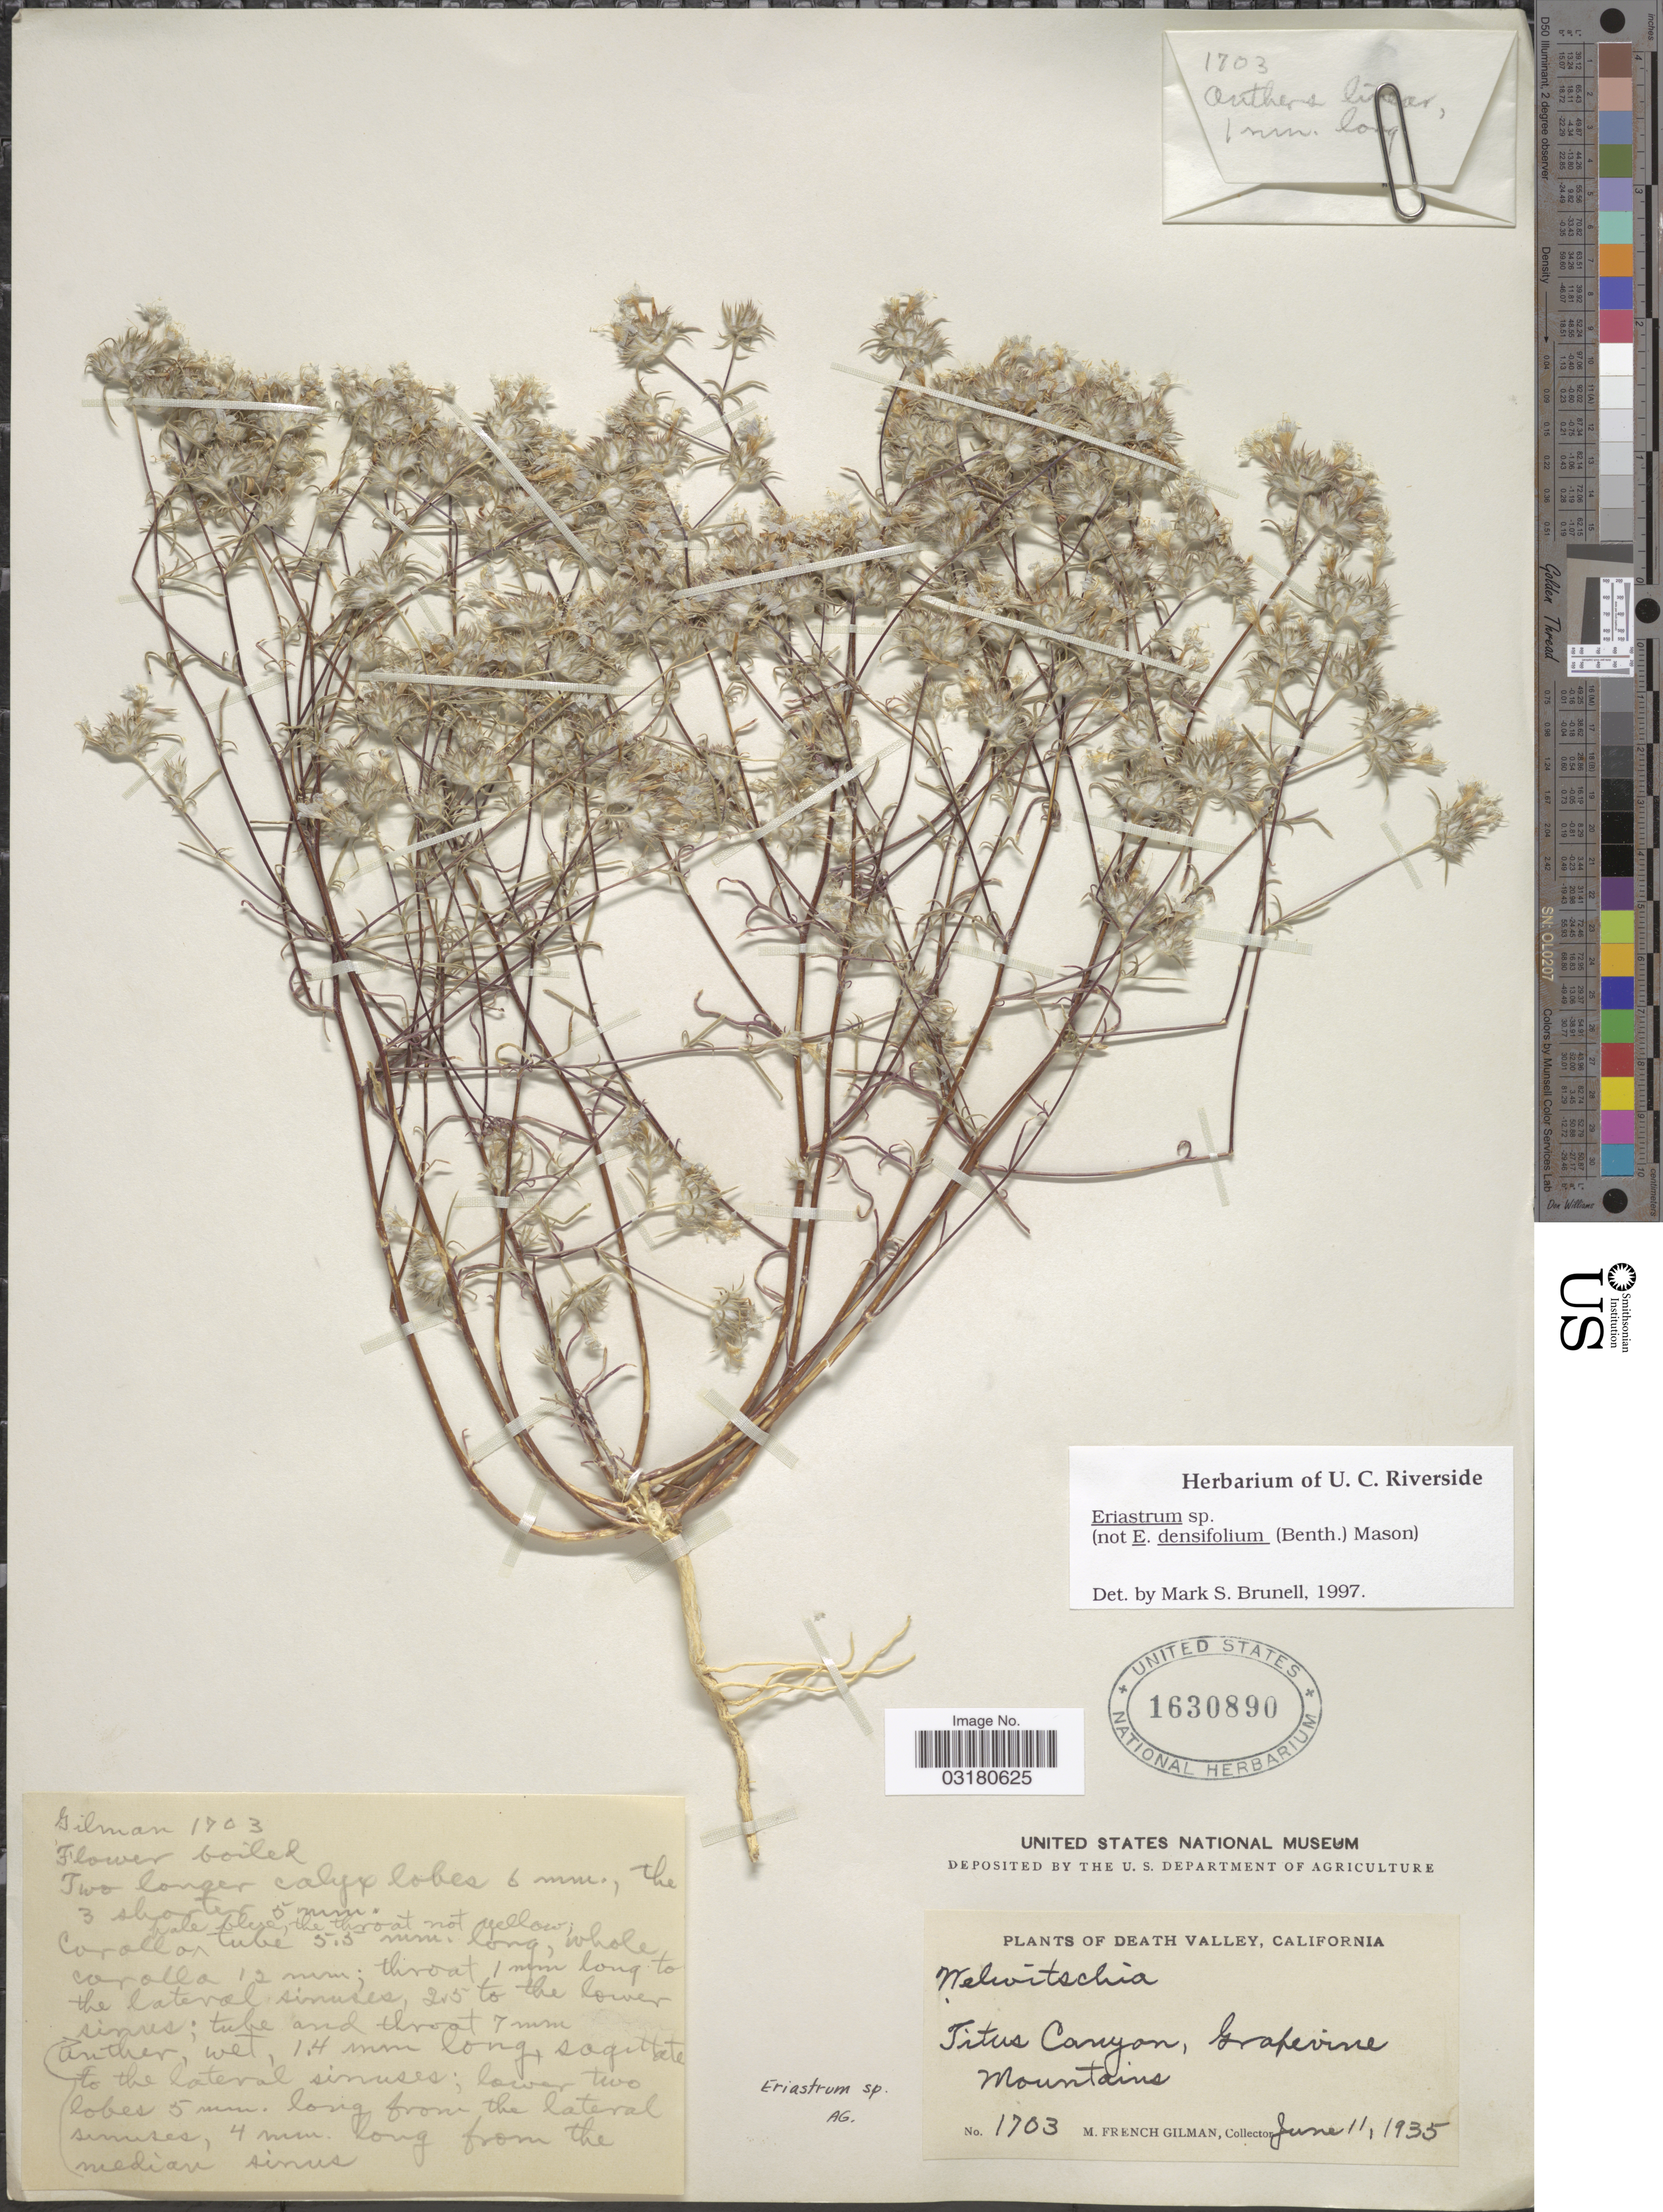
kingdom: Plantae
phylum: Tracheophyta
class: Magnoliopsida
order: Ericales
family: Polemoniaceae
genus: Eriastrum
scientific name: Eriastrum sp.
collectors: M. F. Gilman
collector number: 1703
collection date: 1935-06-11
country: United States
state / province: California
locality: Death Valley. Titus Canyon, Grapevine Mountains.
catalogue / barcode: US 1630890